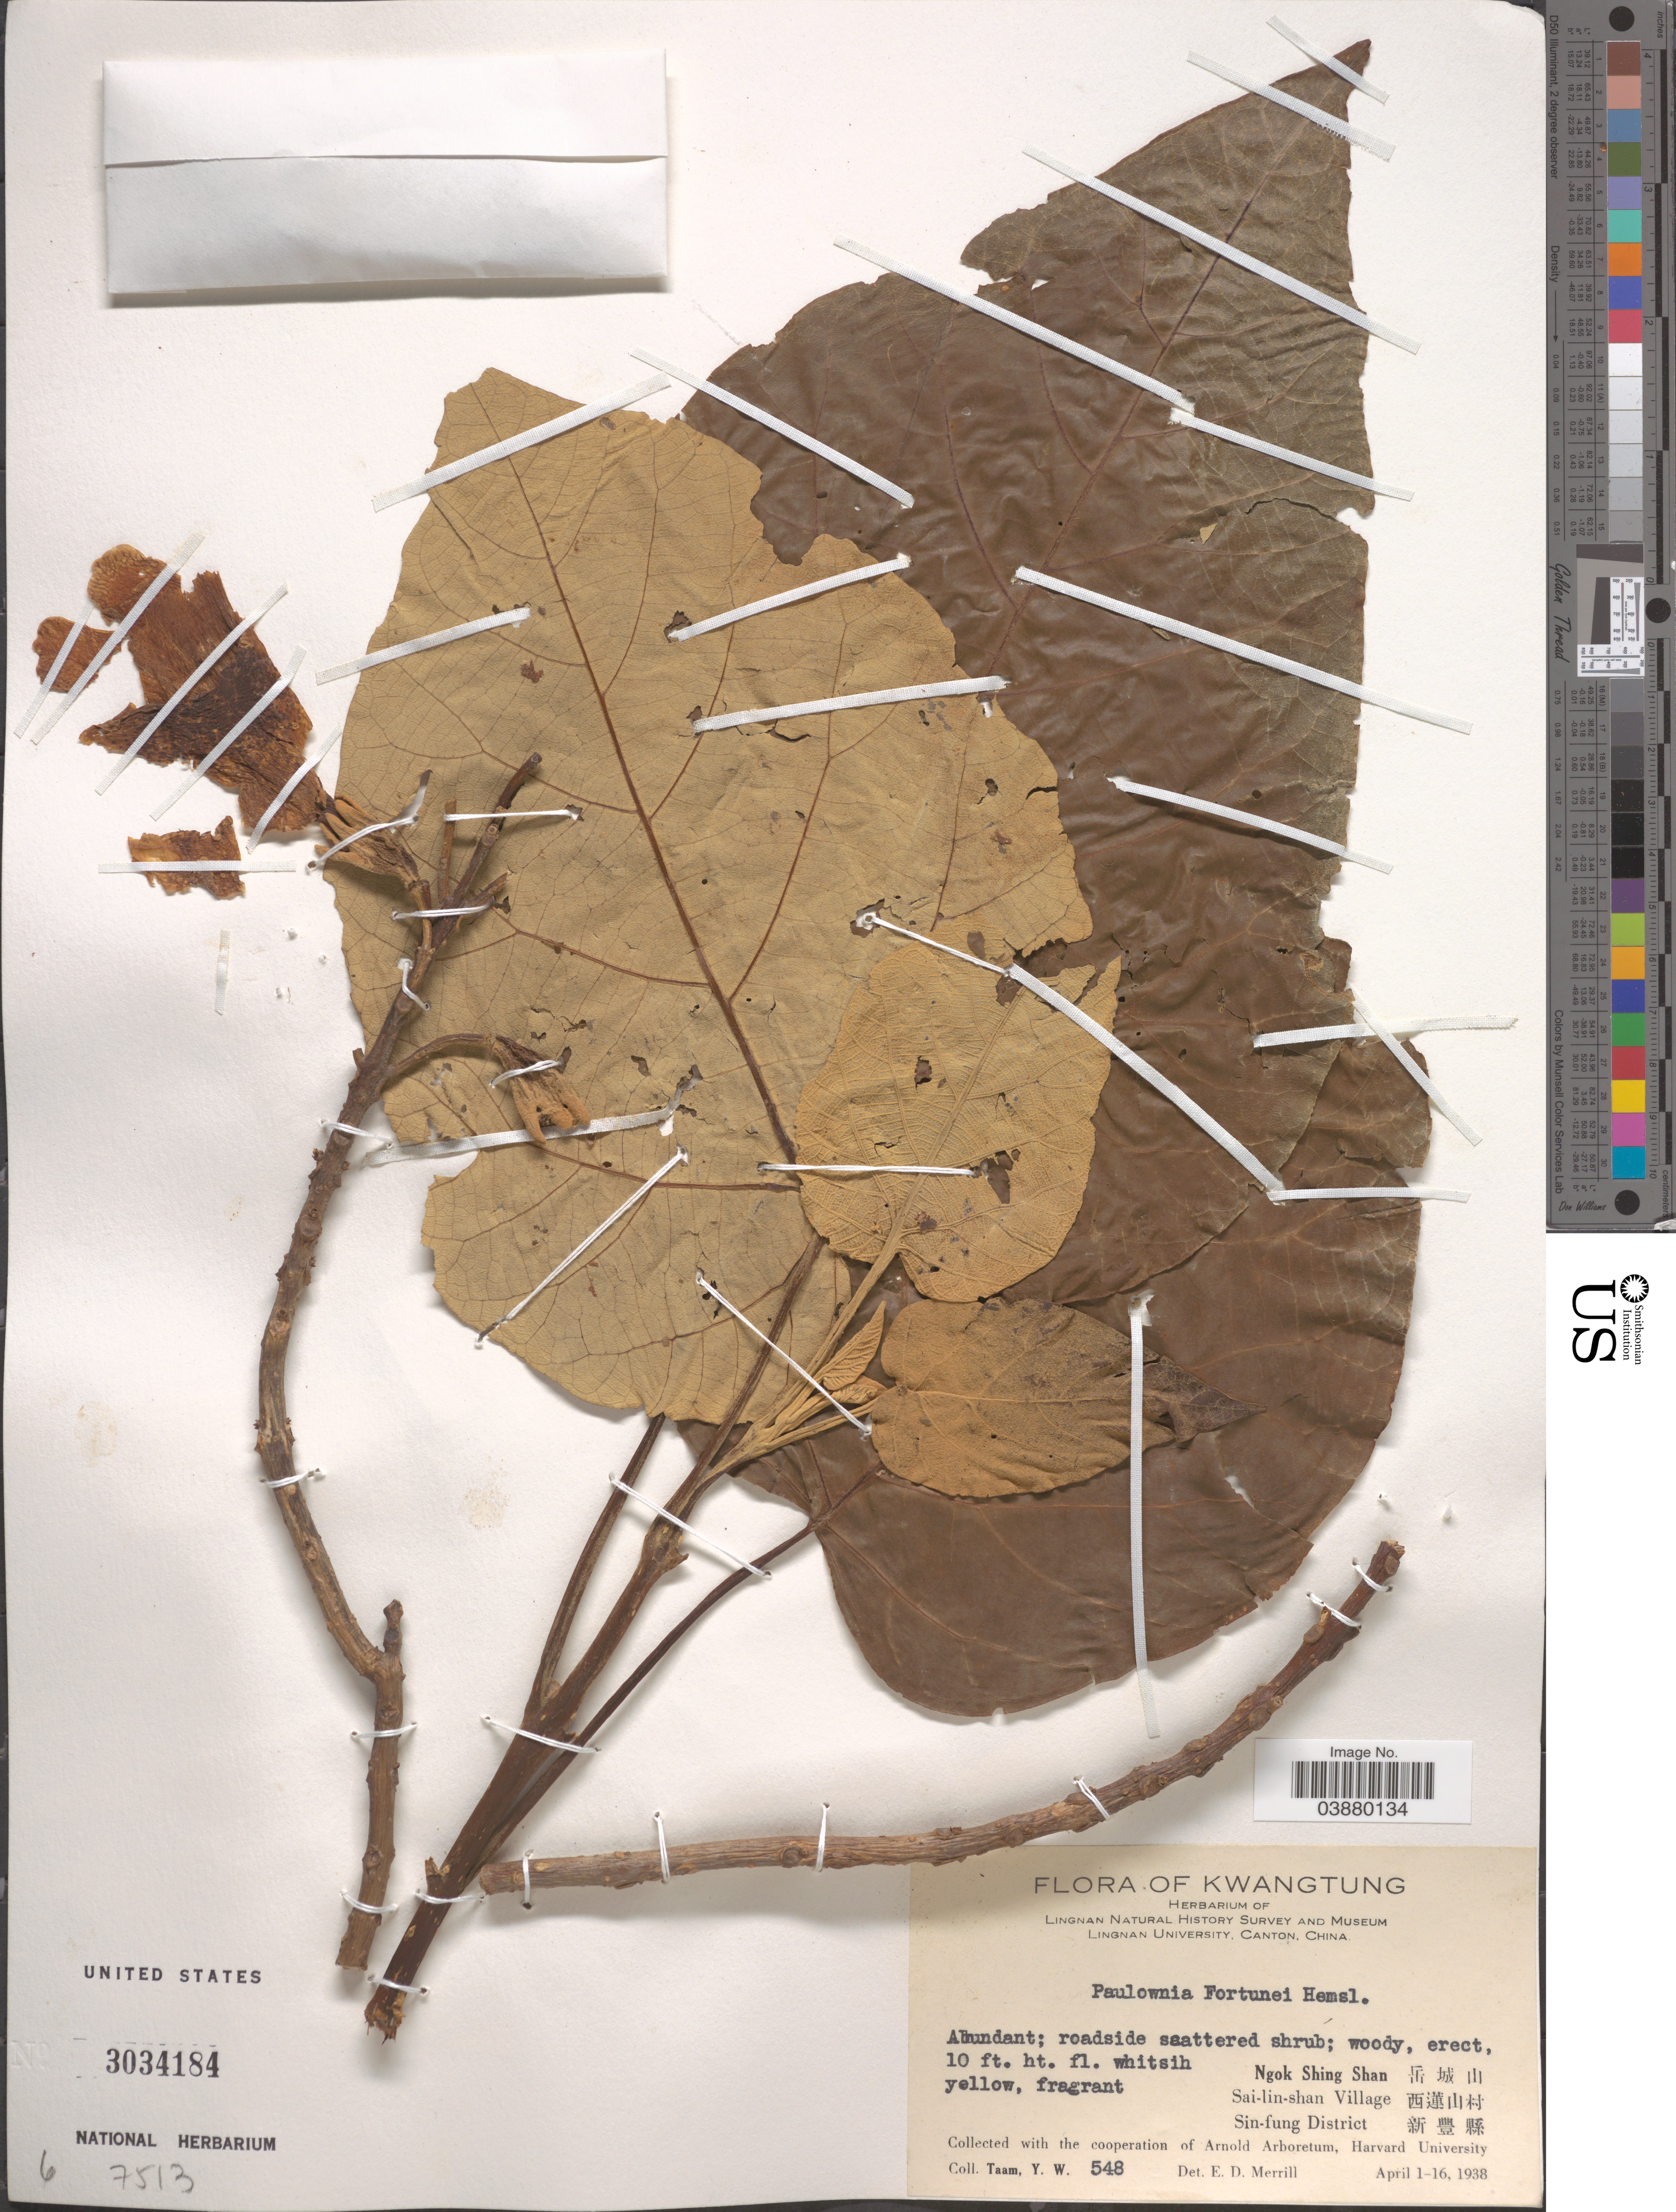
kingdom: Plantae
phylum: Tracheophyta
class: Magnoliopsida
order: Lamiales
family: Paulowniaceae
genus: Paulownia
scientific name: Paulownia fortunei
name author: (Seem.) Hemsl.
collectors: Y. W. Taam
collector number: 548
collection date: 1938-04-01/1938-04-16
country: China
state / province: Guangdong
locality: Kwangtung. Ngok Shing Shan X. Sai-lin-shan Village X. Sin-fung District X.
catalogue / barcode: US 3034184